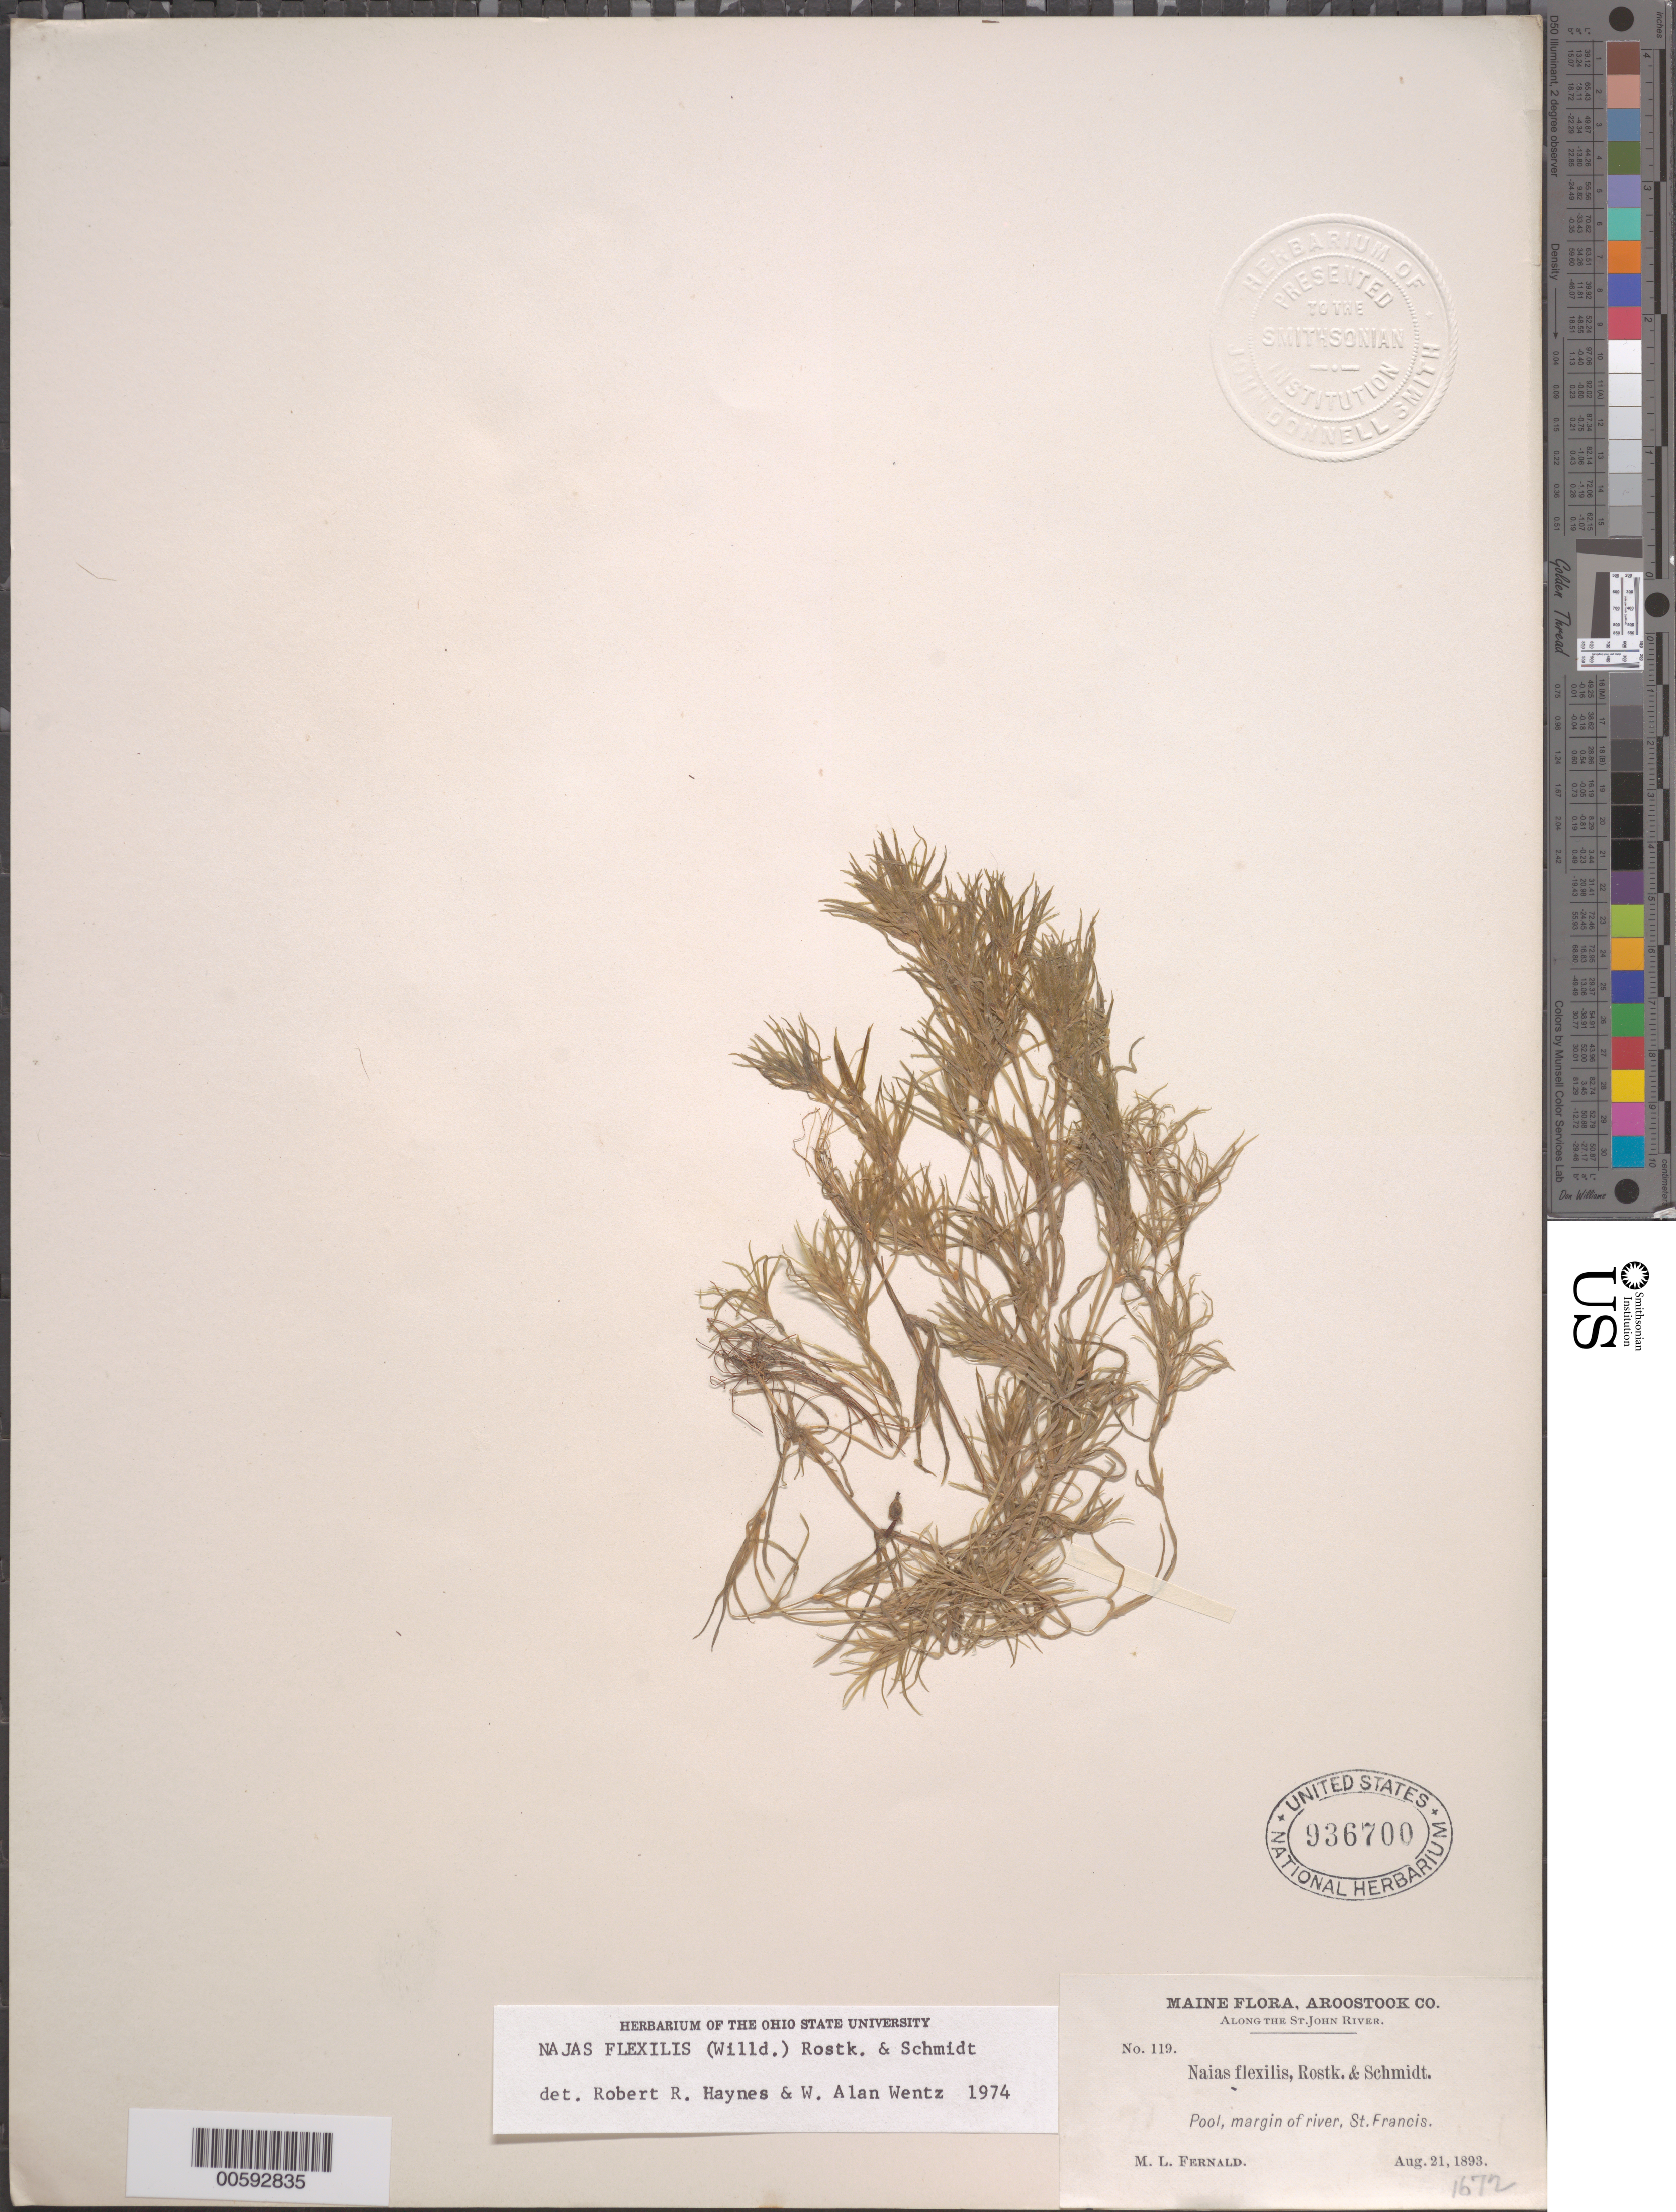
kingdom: Plantae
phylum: Tracheophyta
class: Liliopsida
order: Alismatales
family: Hydrocharitaceae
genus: Najas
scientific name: Najas flexilis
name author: (Willd.) Rostk. & Schmidt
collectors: M. L. Fernald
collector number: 119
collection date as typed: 21 Aug 1893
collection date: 1893-08-21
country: United States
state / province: Maine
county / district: Aroostook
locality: Along St. John River, St. Francis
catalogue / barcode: US 936700